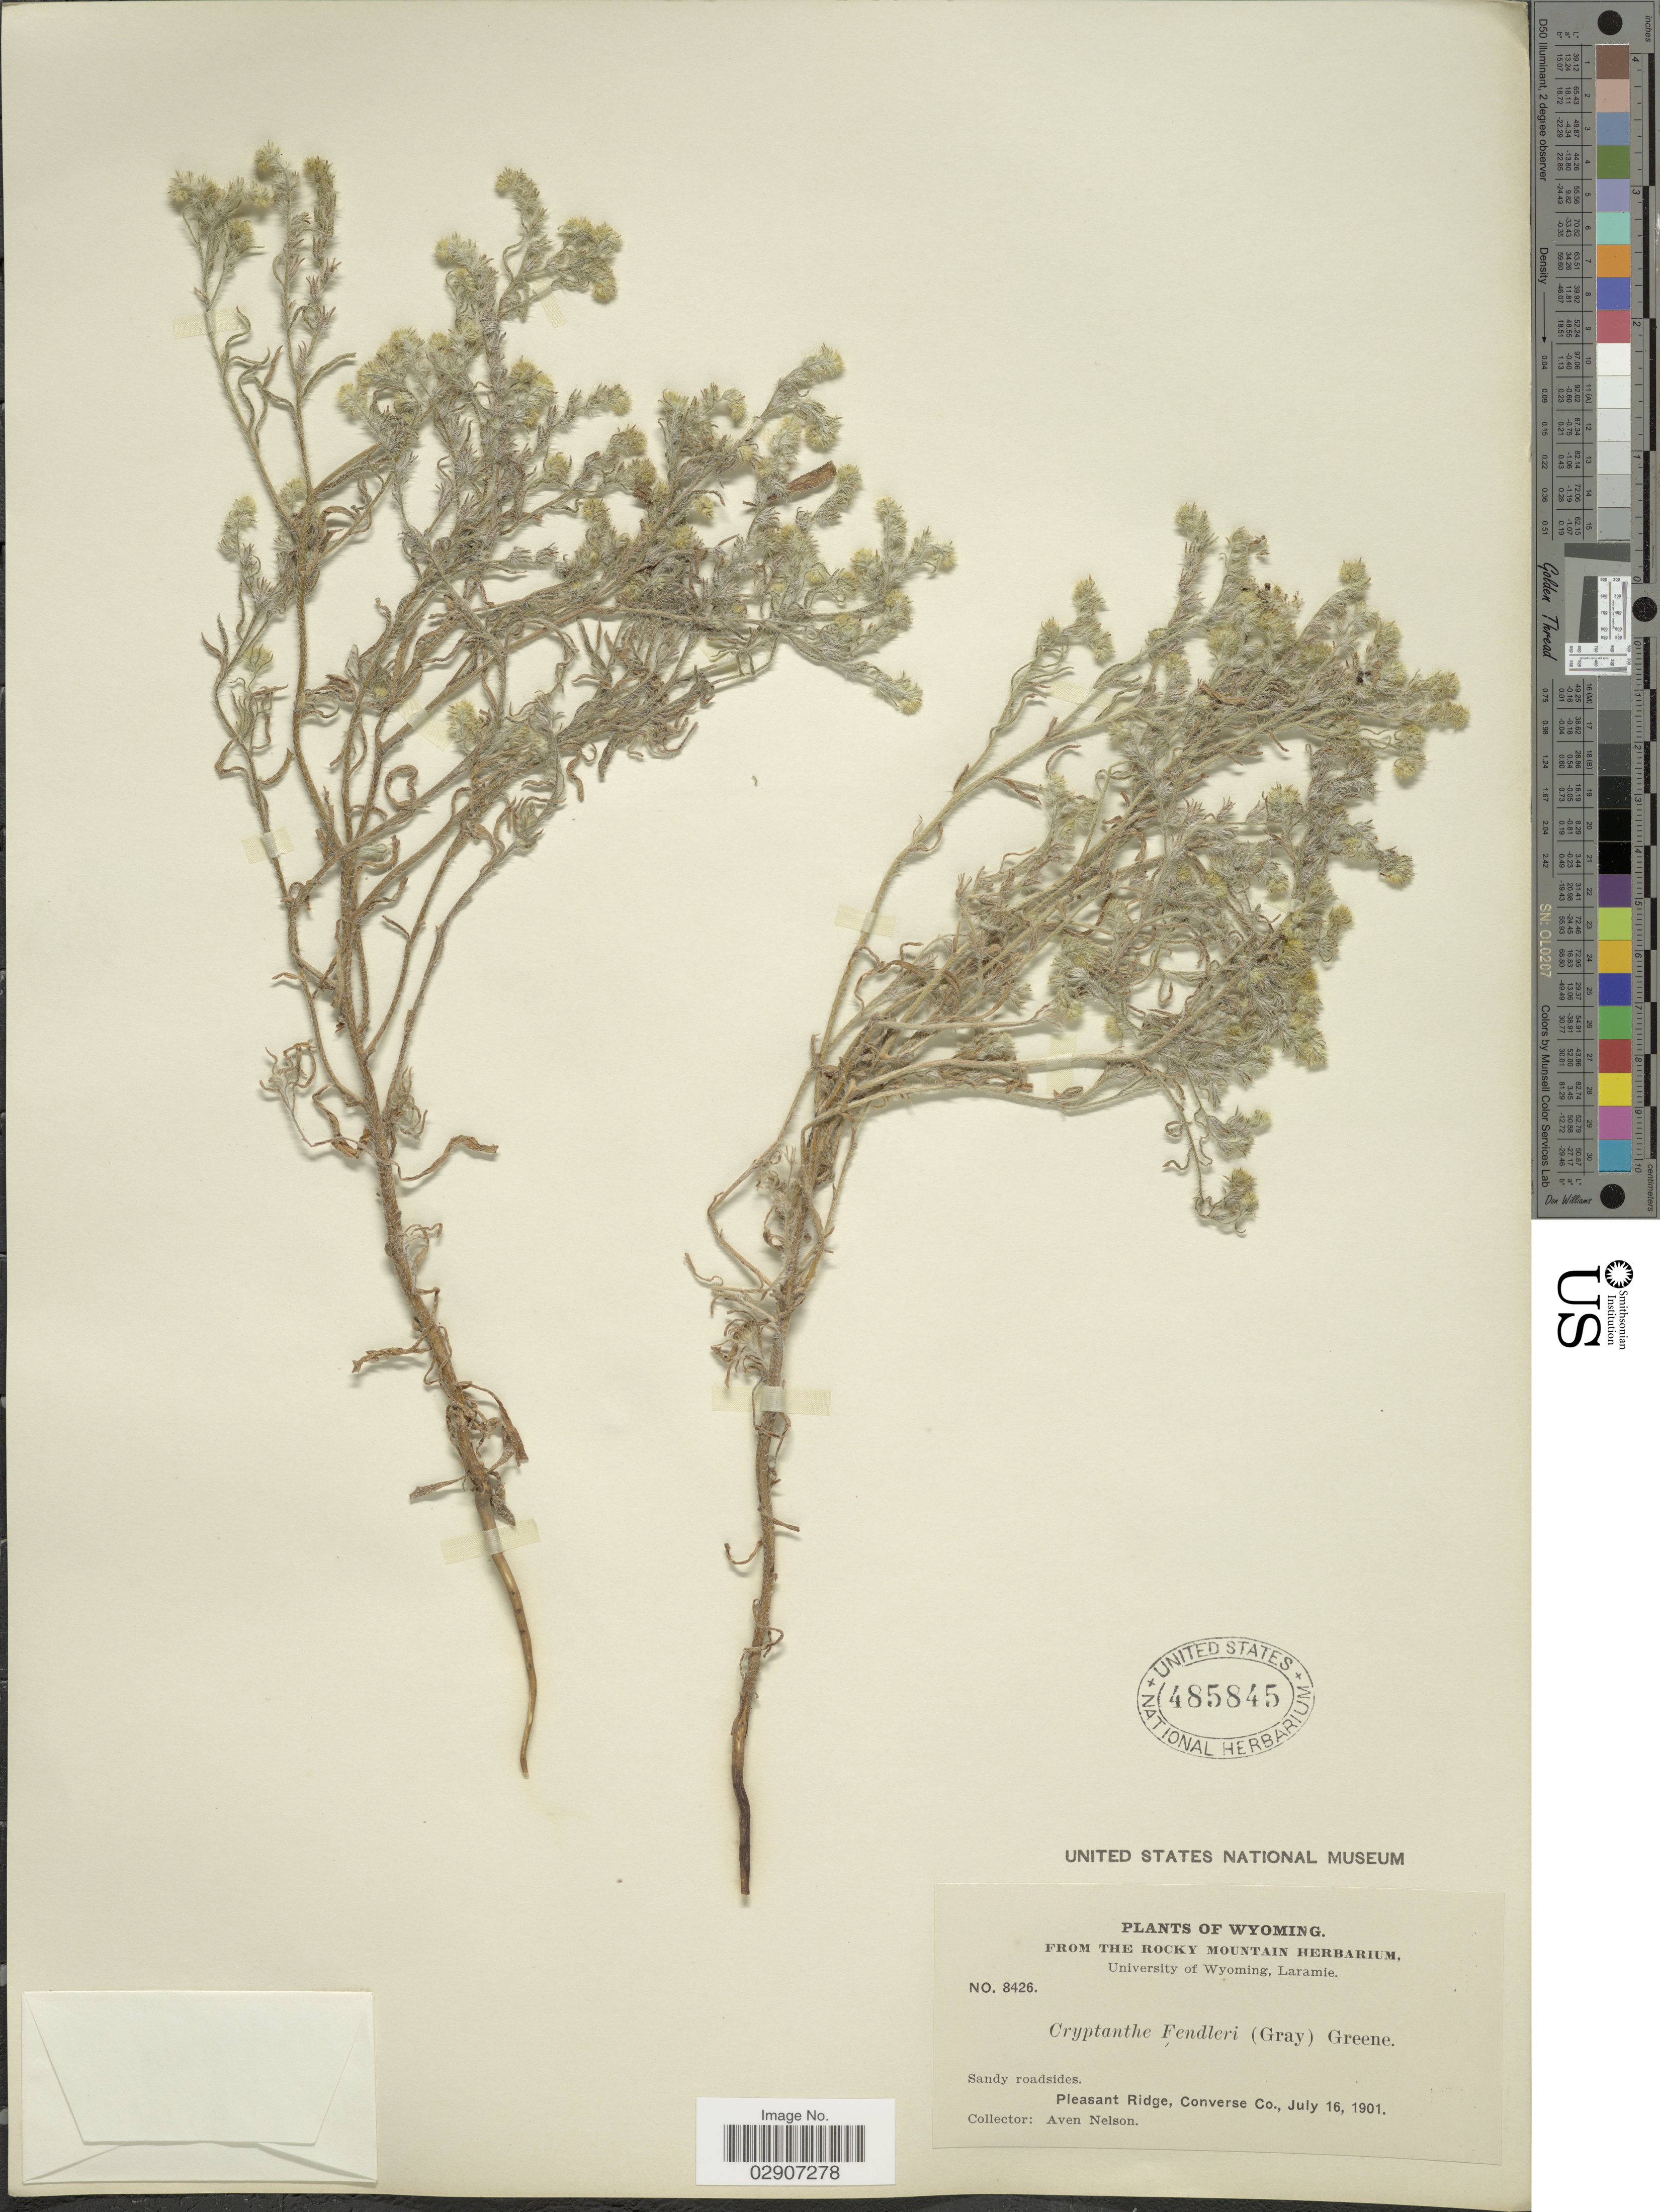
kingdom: Plantae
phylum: Tracheophyta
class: Magnoliopsida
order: Boraginales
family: Boraginaceae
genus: Cryptantha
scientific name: Cryptantha fendleri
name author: (A. Gray) Greene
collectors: A. Nelson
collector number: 8426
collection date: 1901-07-16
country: United States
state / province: Wyoming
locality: Pleasant Ridge, Converse Co.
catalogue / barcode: US 485845